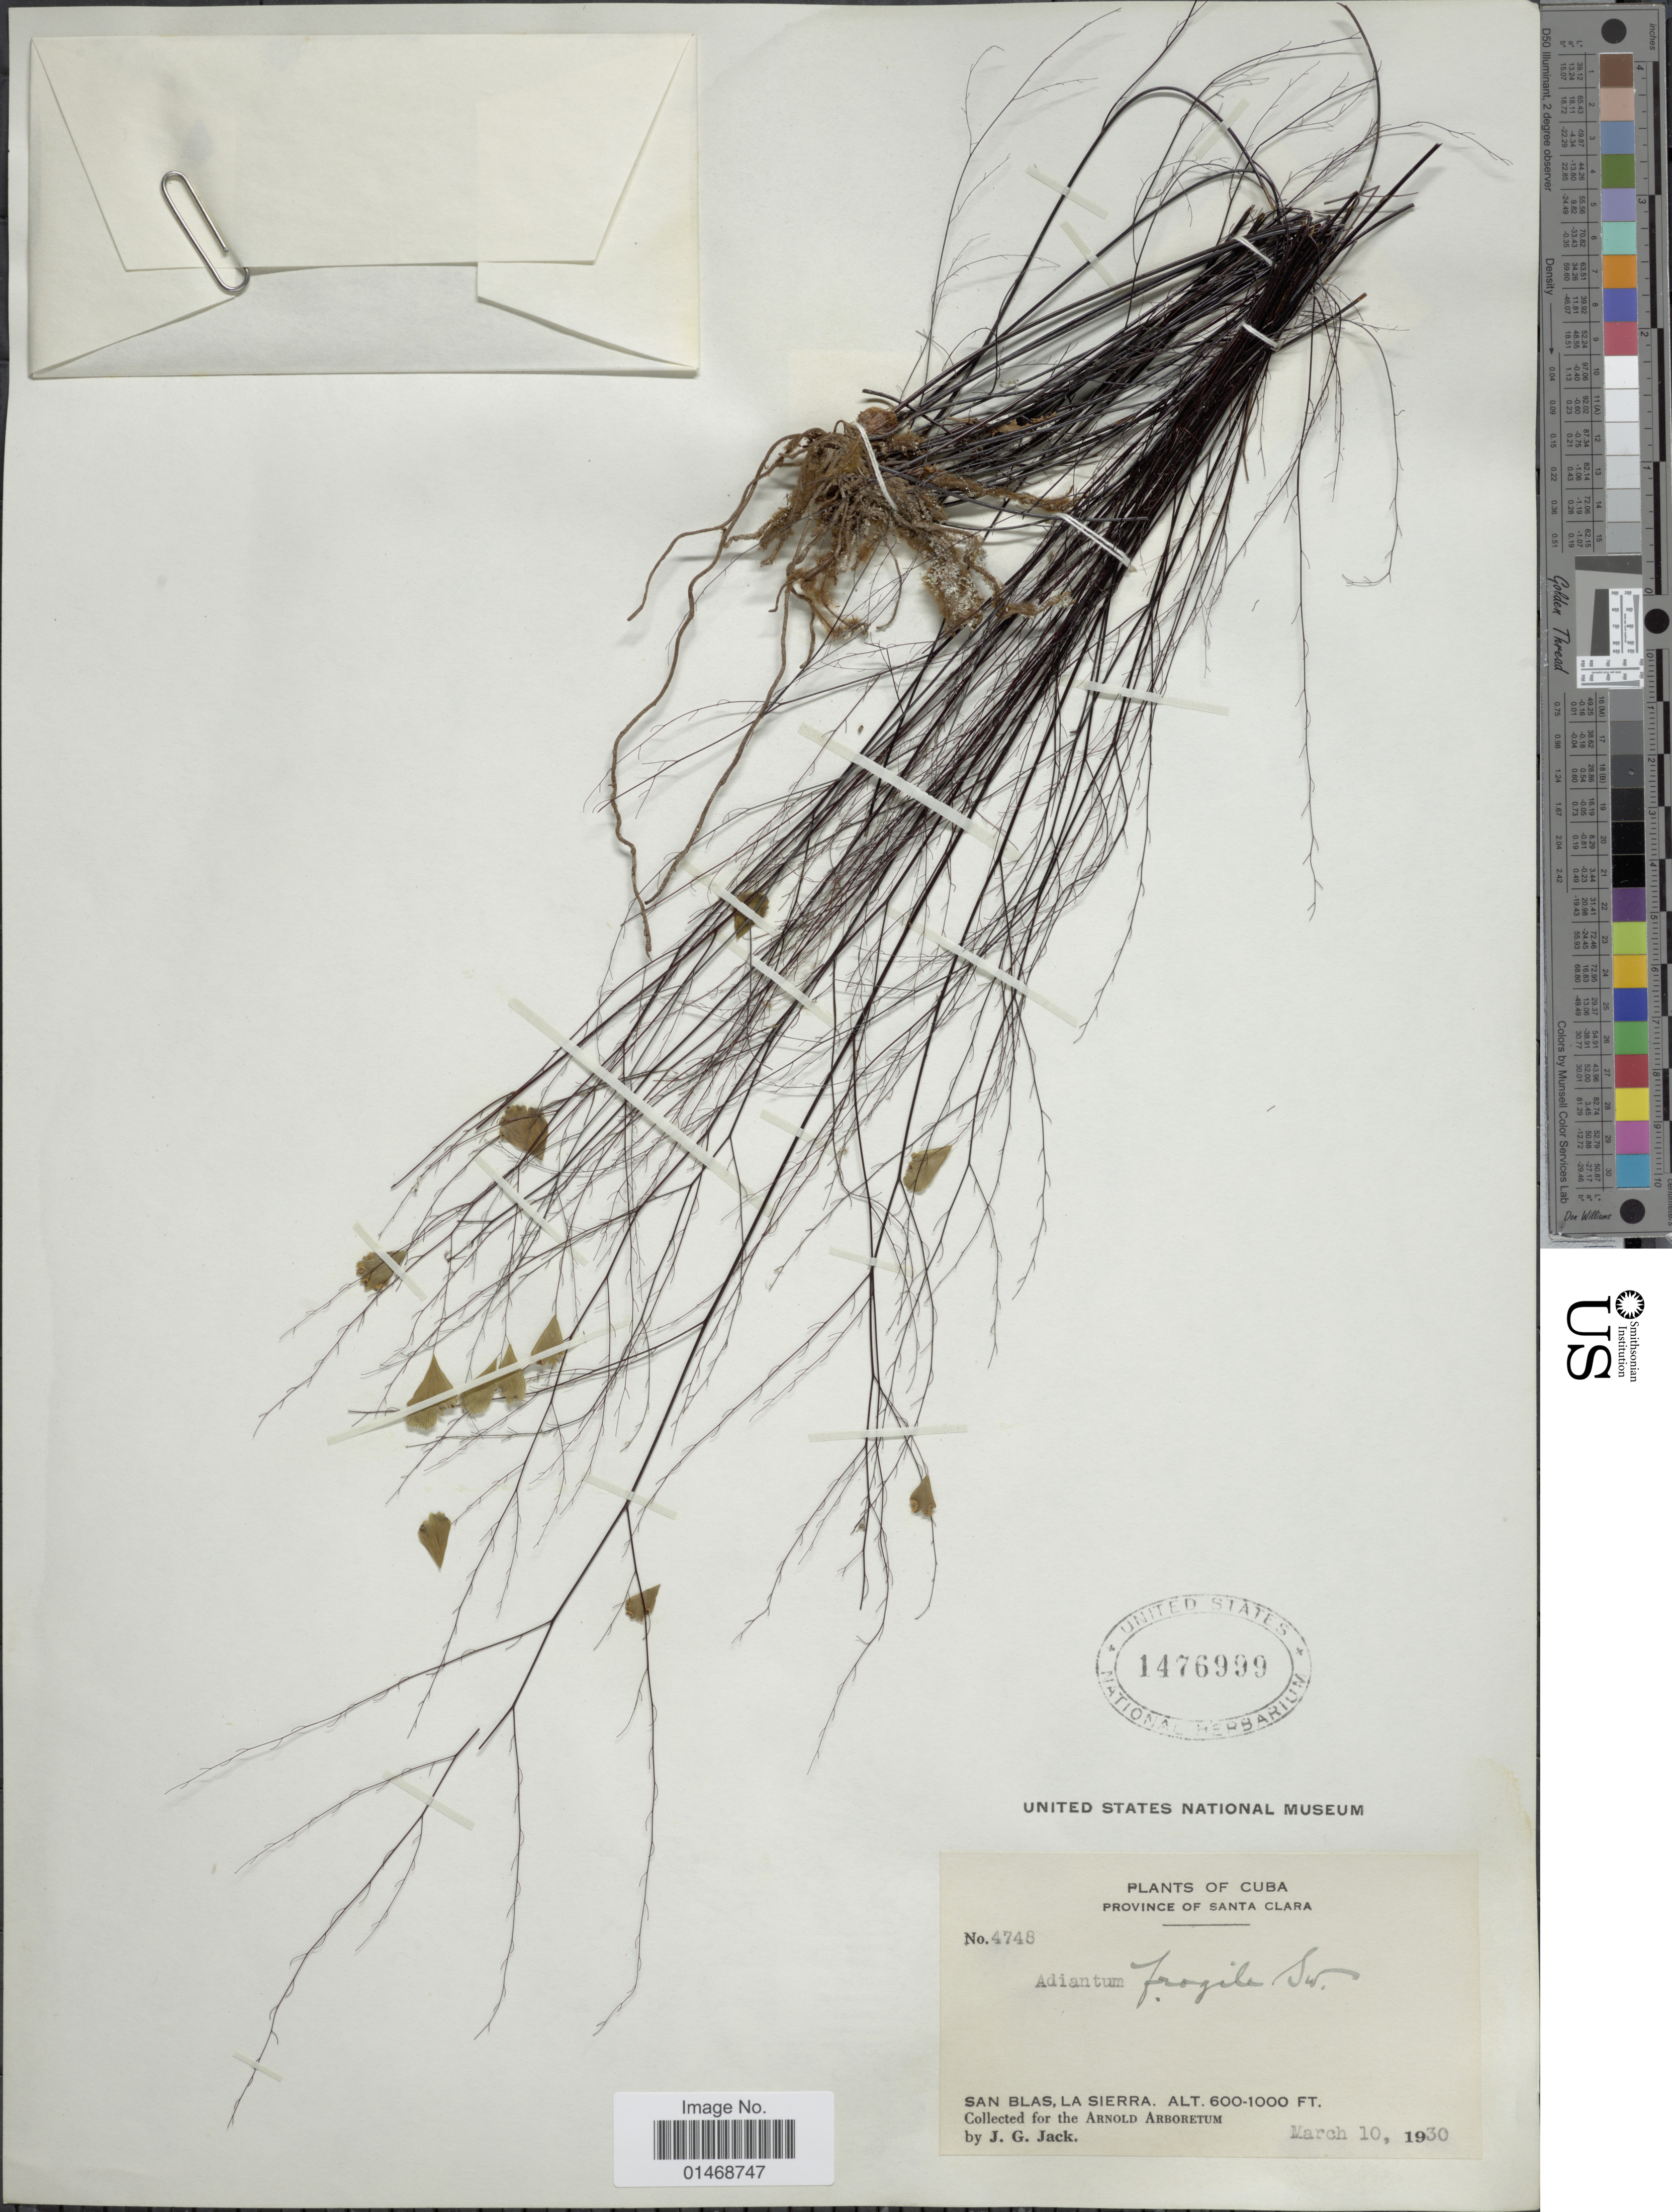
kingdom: Plantae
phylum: Tracheophyta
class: Polypodiopsida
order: Polypodiales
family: Pteridaceae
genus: Adiantum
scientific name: Adiantum fragile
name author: Sw.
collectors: J. G. Jack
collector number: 4748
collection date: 1930-03-10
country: Cuba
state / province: Las Villas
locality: Province of Santa Clara, San Blas, la Sierra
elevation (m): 183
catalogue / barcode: US 1476999